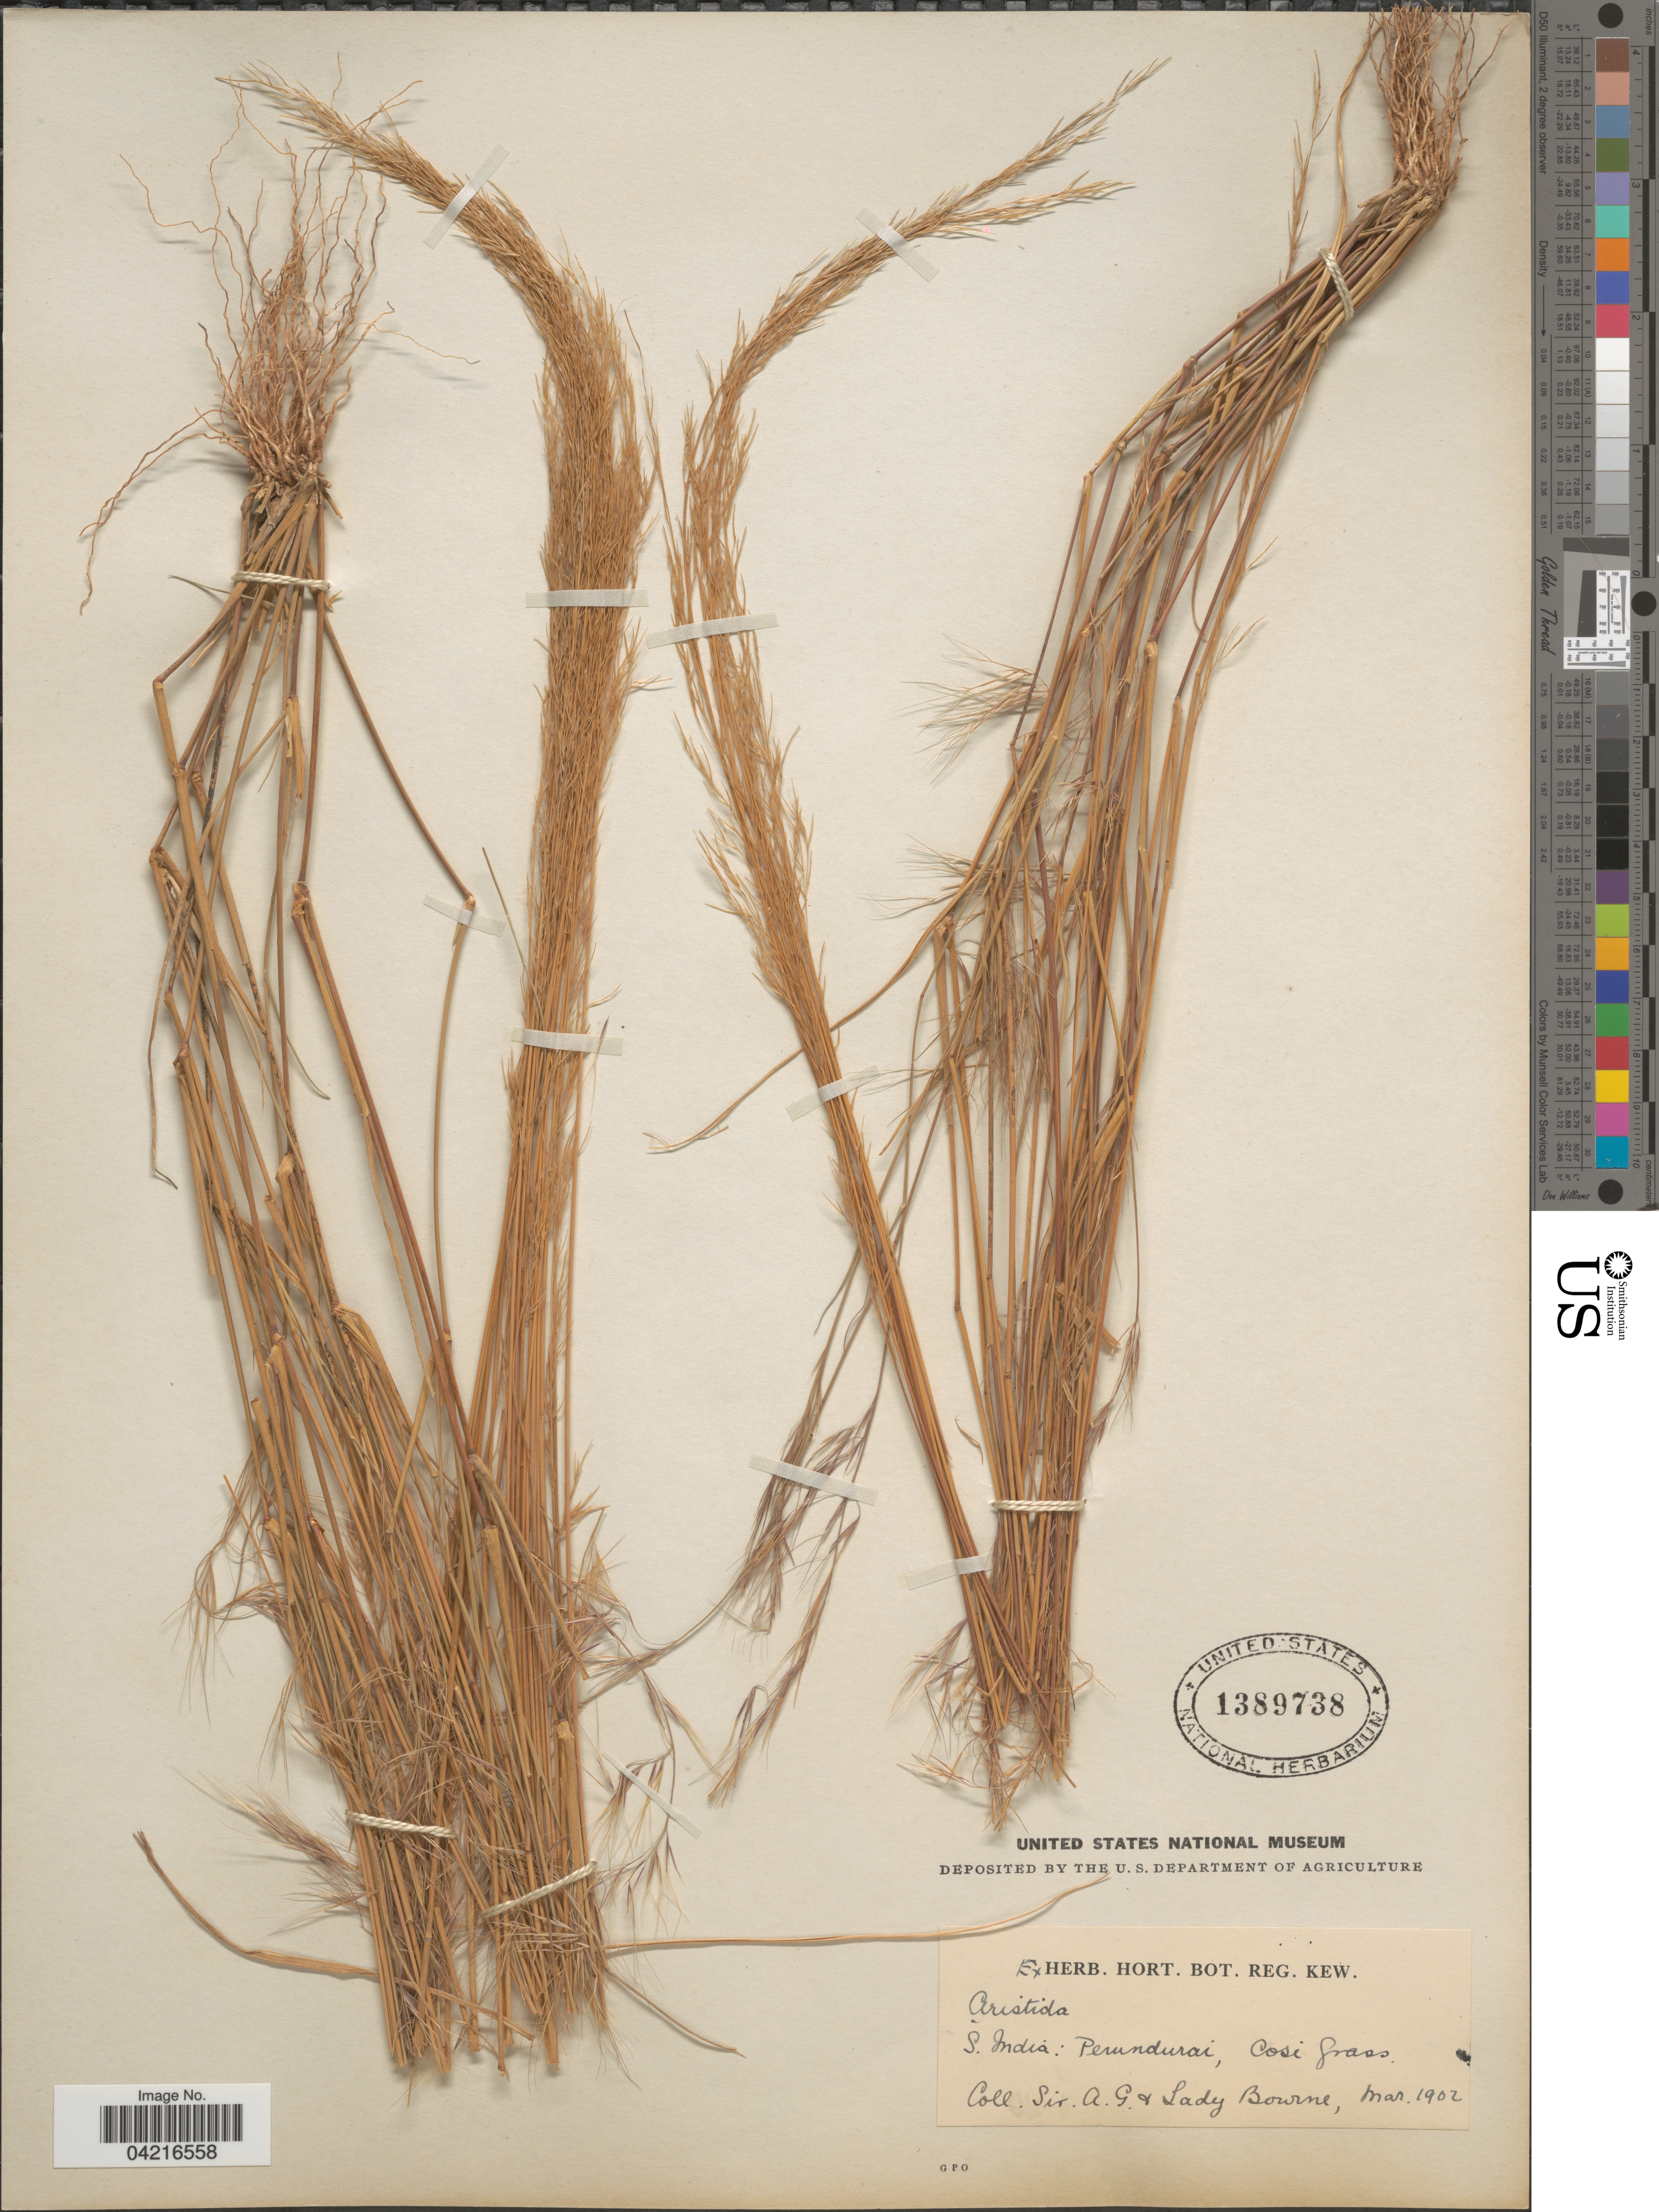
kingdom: Plantae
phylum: Tracheophyta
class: Liliopsida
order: Poales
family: Poaceae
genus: Aristida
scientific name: Aristida sp.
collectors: A. Bourne & Mrs. Bourne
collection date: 1902-03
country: India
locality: S. India: Perundurai, Cosi Grass.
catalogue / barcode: US 1389738